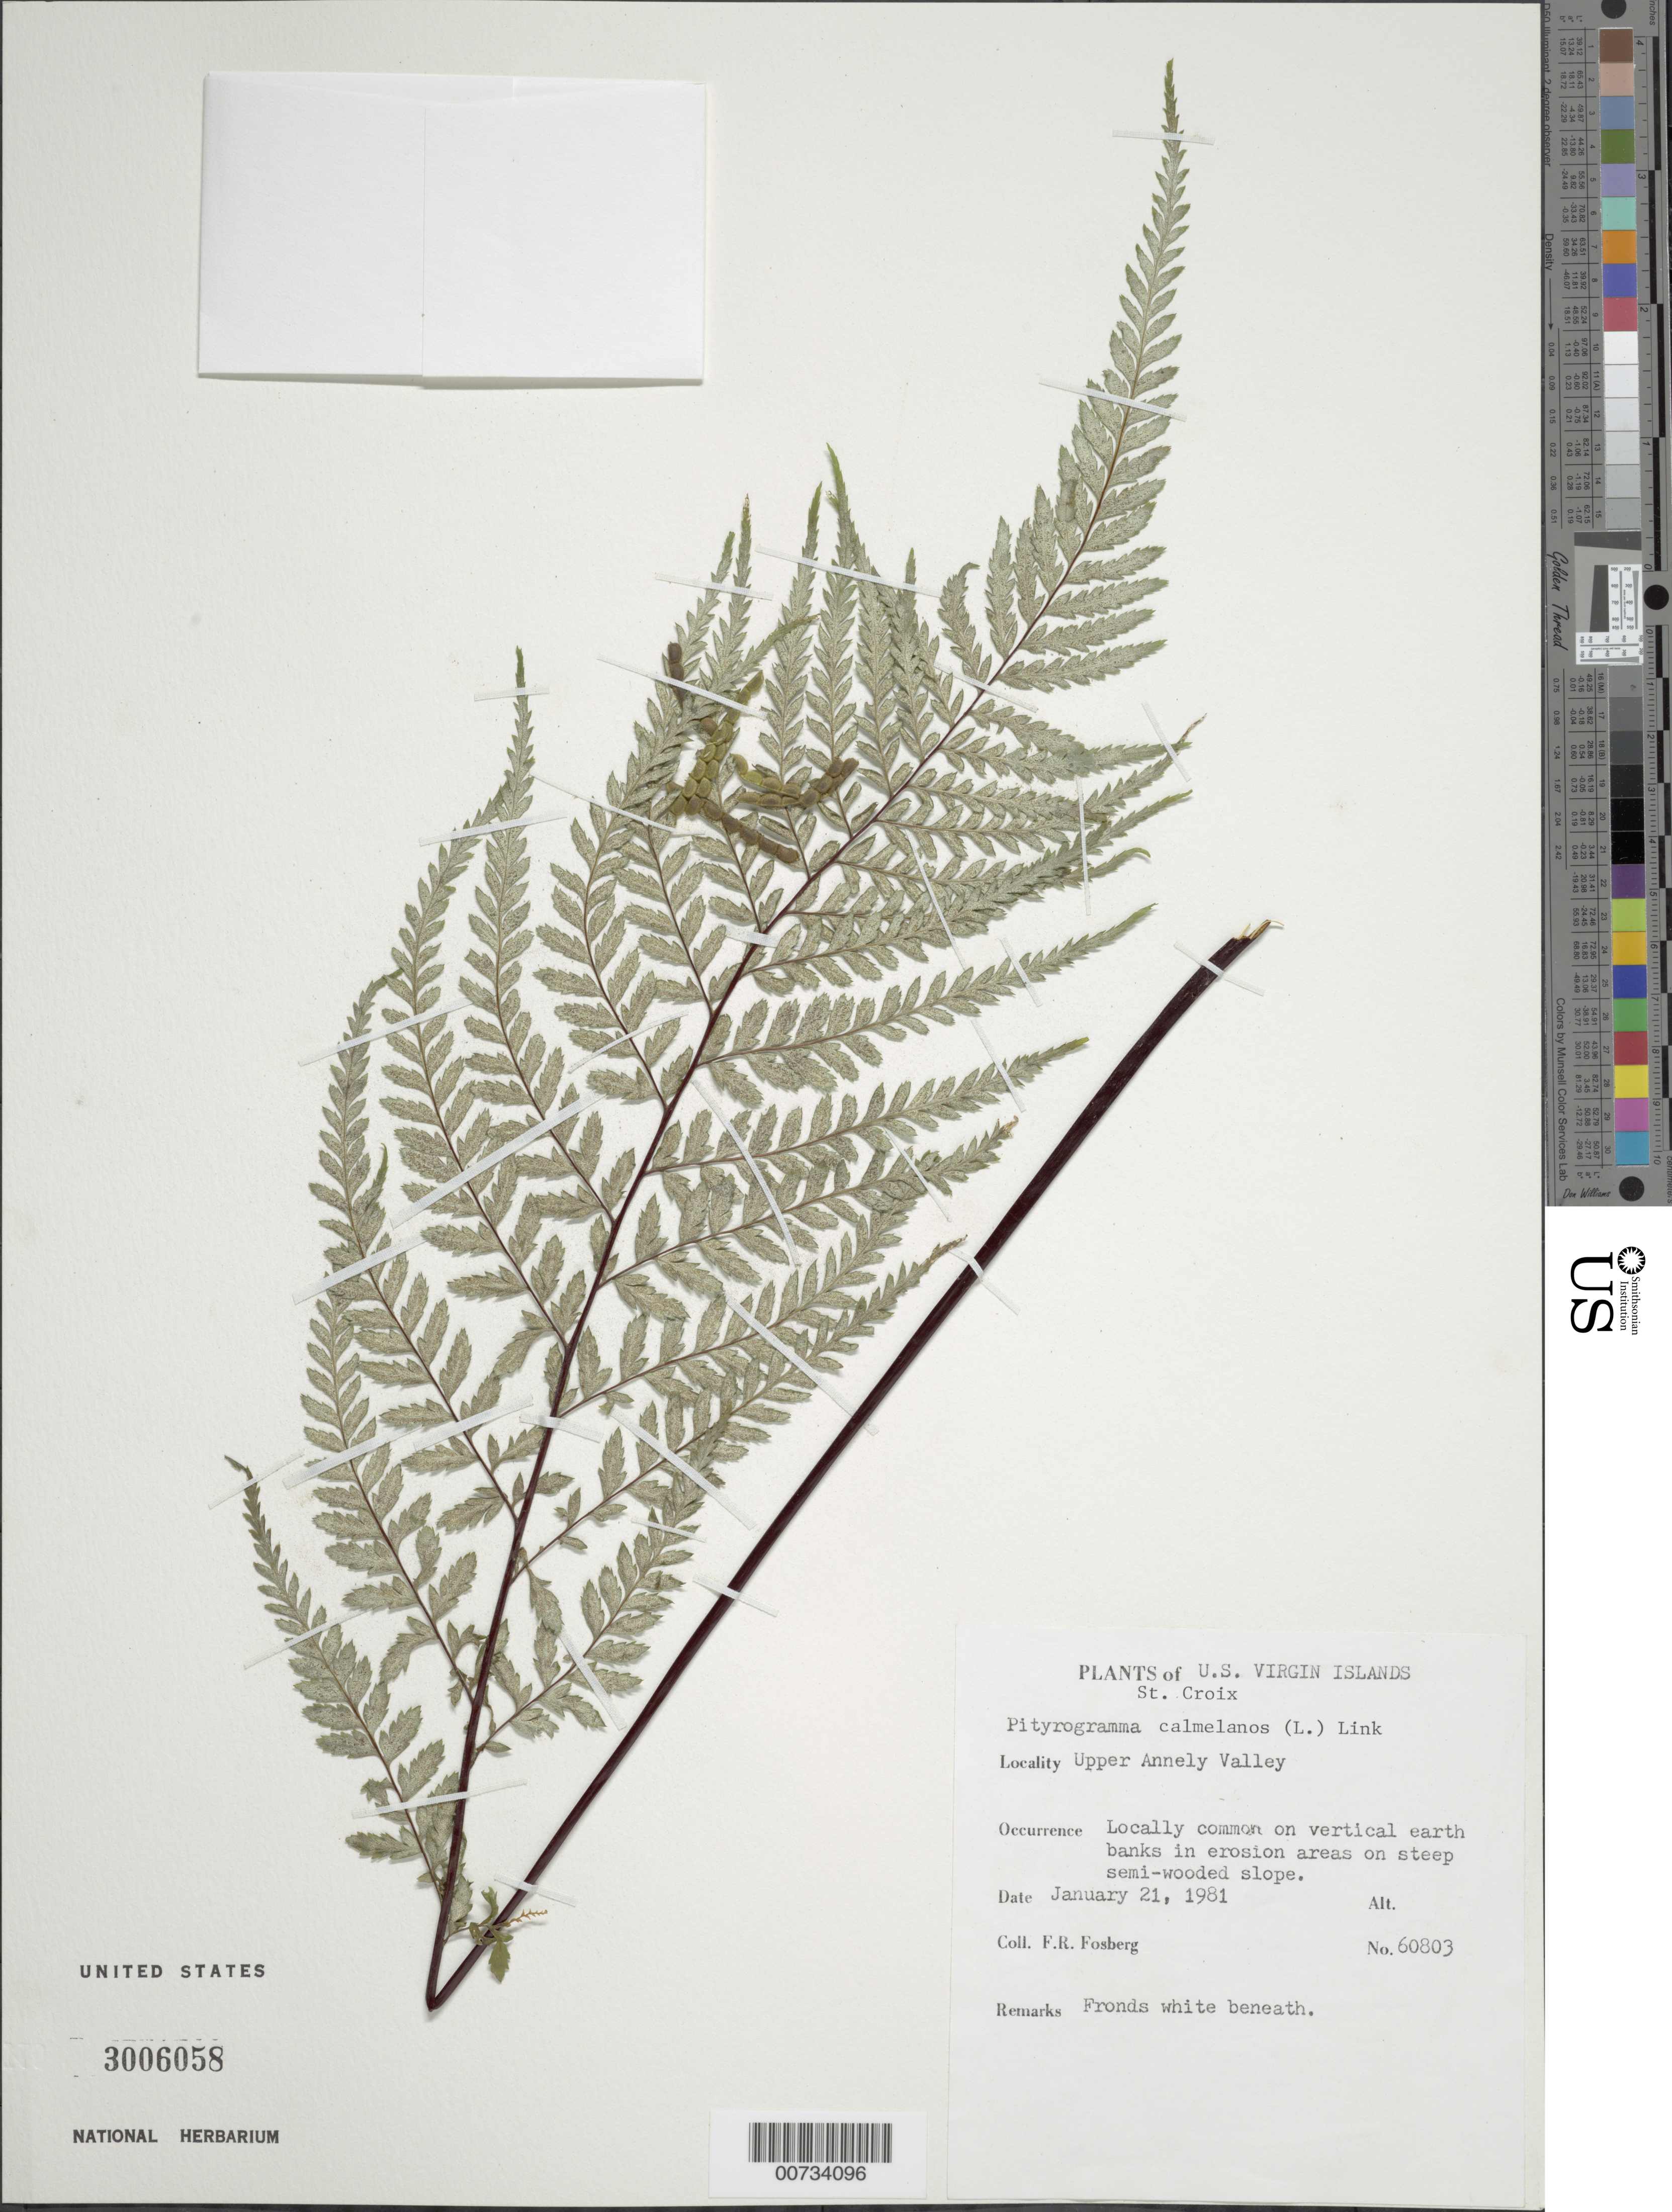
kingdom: Plantae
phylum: Tracheophyta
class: Polypodiopsida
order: Polypodiales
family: Pteridaceae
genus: Pityrogramma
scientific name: Pityrogramma calomelanos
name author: (L.) Link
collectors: F. R. Fosberg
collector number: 60803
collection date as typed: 21 Jan 1981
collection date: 1981-01-21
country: U.S. Virgin Islands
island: St. Croix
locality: St. Croix, Upper Annely Valley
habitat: On vertical earth banks in erosion areas on steep semi-wooded slope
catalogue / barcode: US 3006058